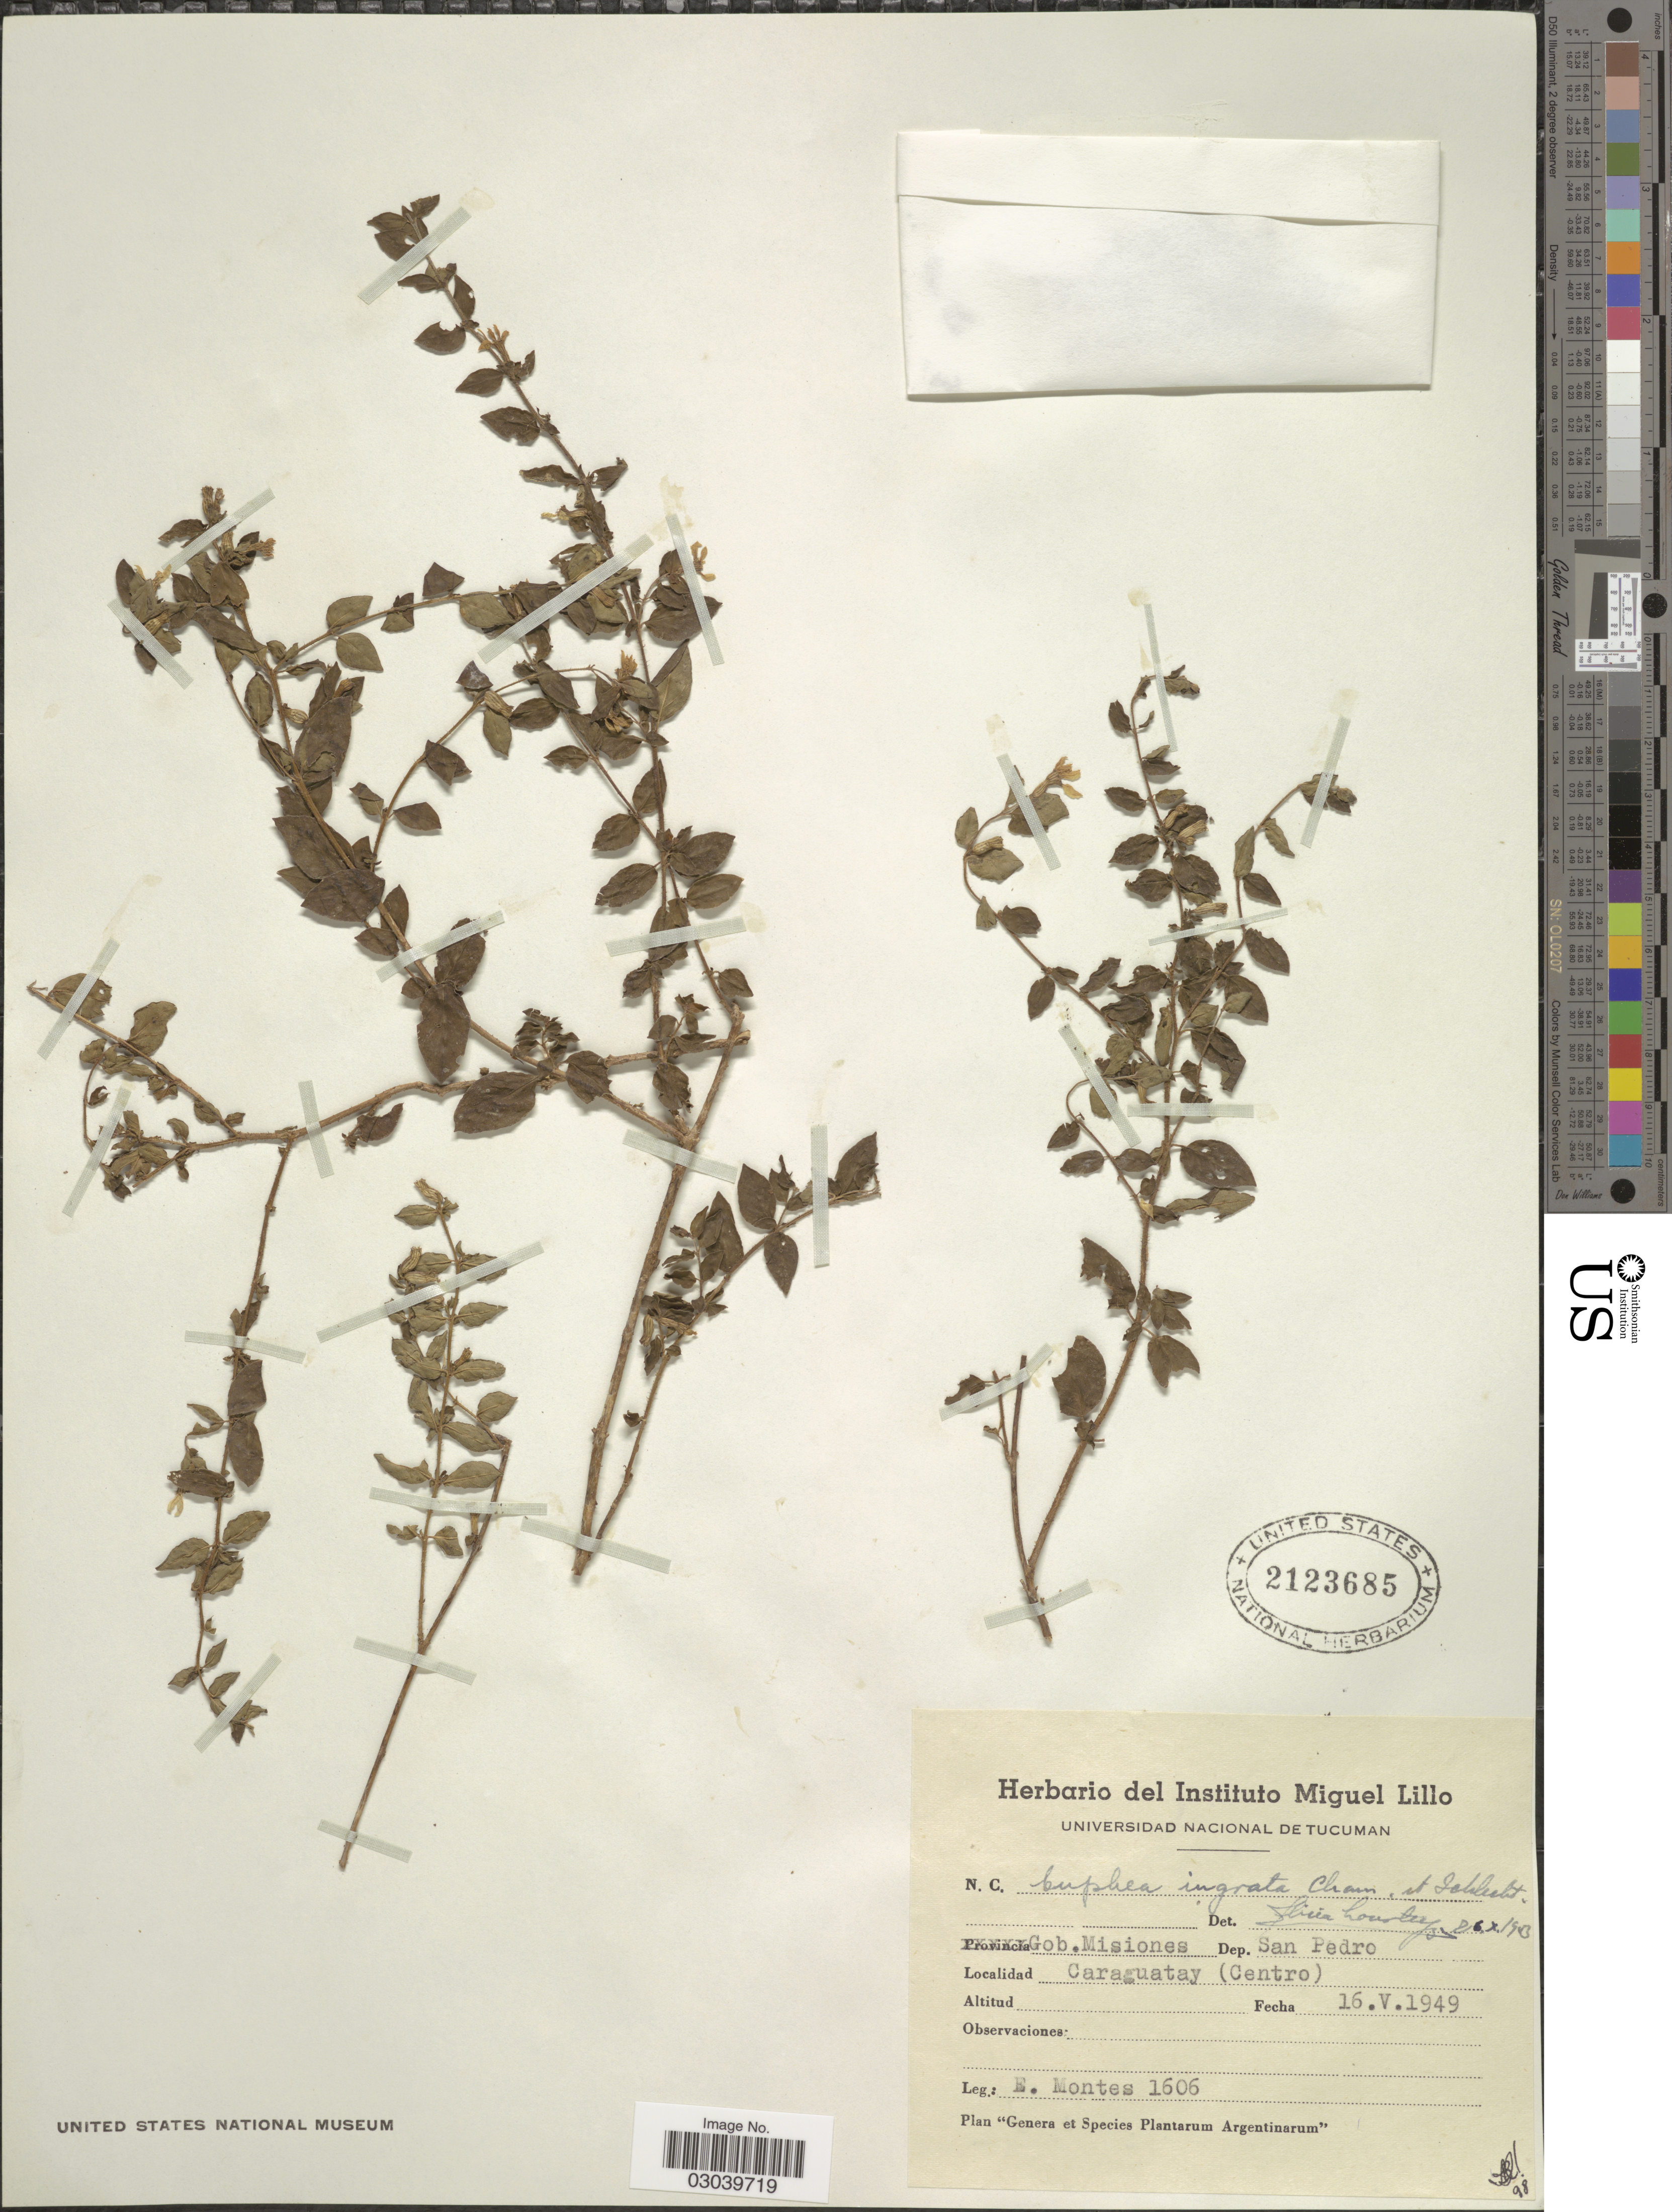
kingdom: Plantae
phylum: Tracheophyta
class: Magnoliopsida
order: Myrtales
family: Lythraceae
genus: Cuphea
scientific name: Cuphea ingrata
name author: Cham. & Schltdl.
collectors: E. Montes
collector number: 1606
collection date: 1949-05-16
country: Argentina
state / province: Misiones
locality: Gob. Misiones. Dep. San Pedro. Caraguatay (Centro).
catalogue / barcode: US 2123685